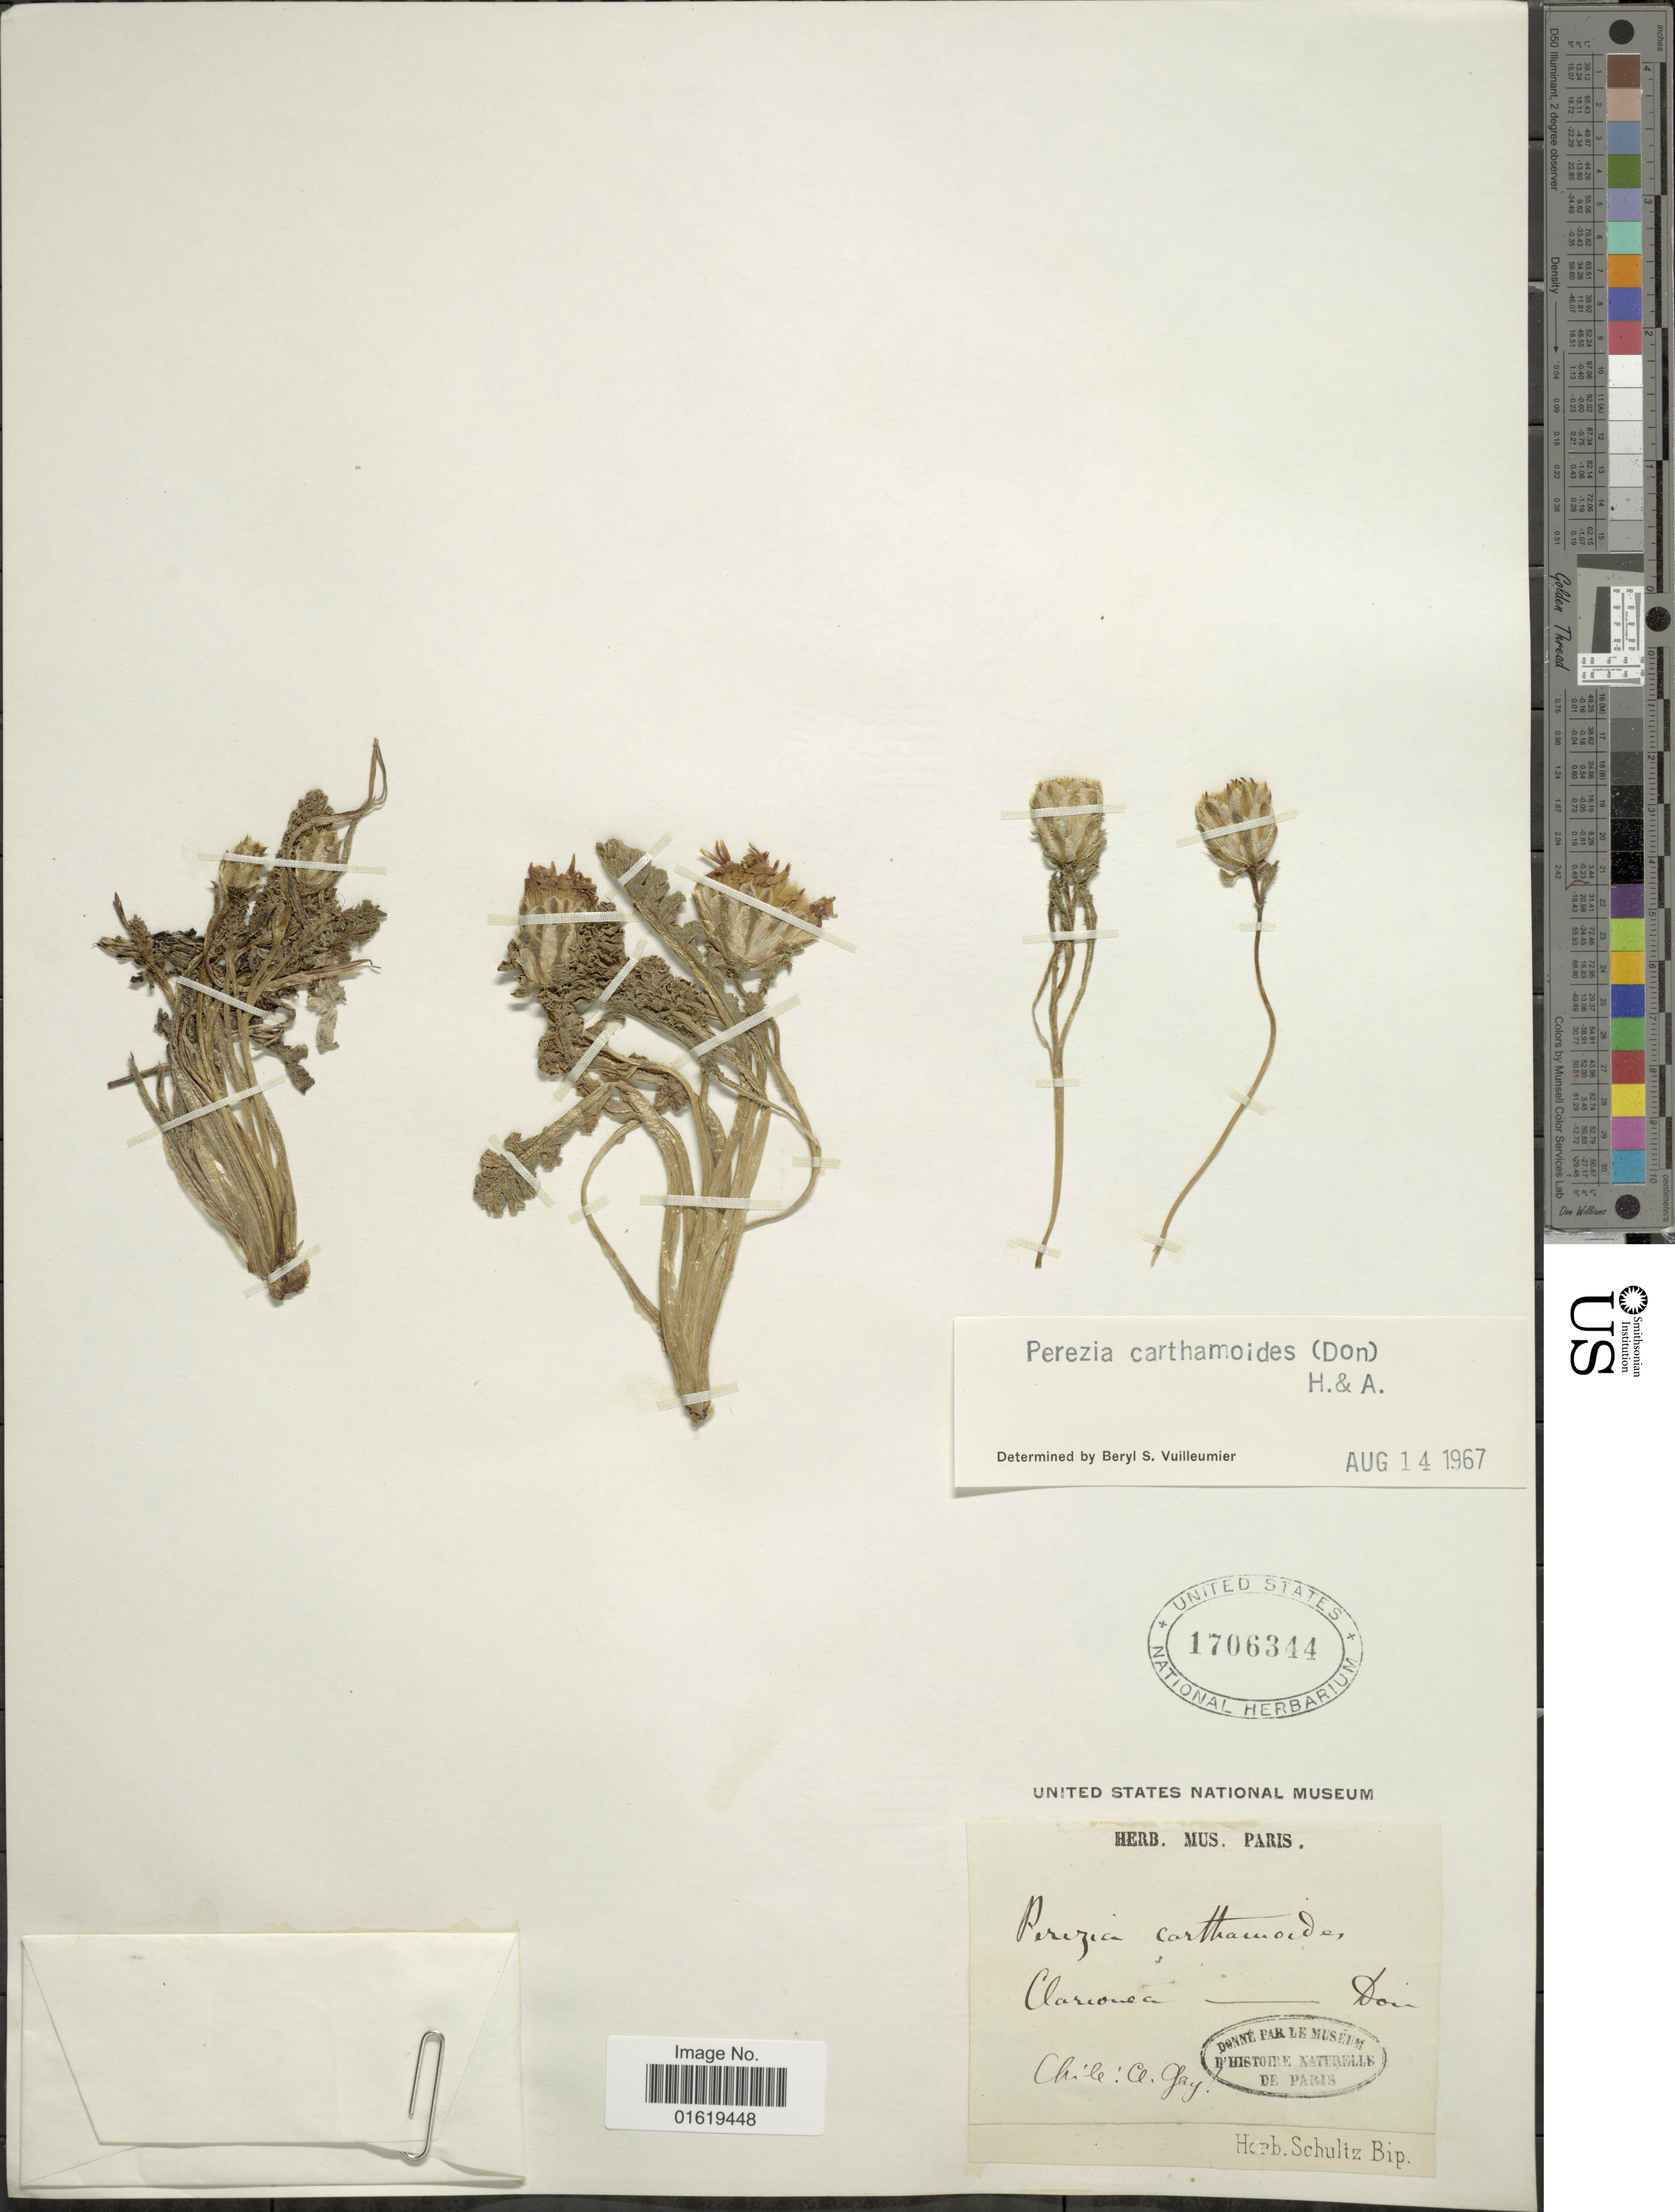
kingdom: Plantae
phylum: Tracheophyta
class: Magnoliopsida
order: Asterales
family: Asteraceae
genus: Perezia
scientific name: Perezia carthamoides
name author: (D. Don) Hook. & Arn.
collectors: C. Gay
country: Chile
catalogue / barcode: US 1706344